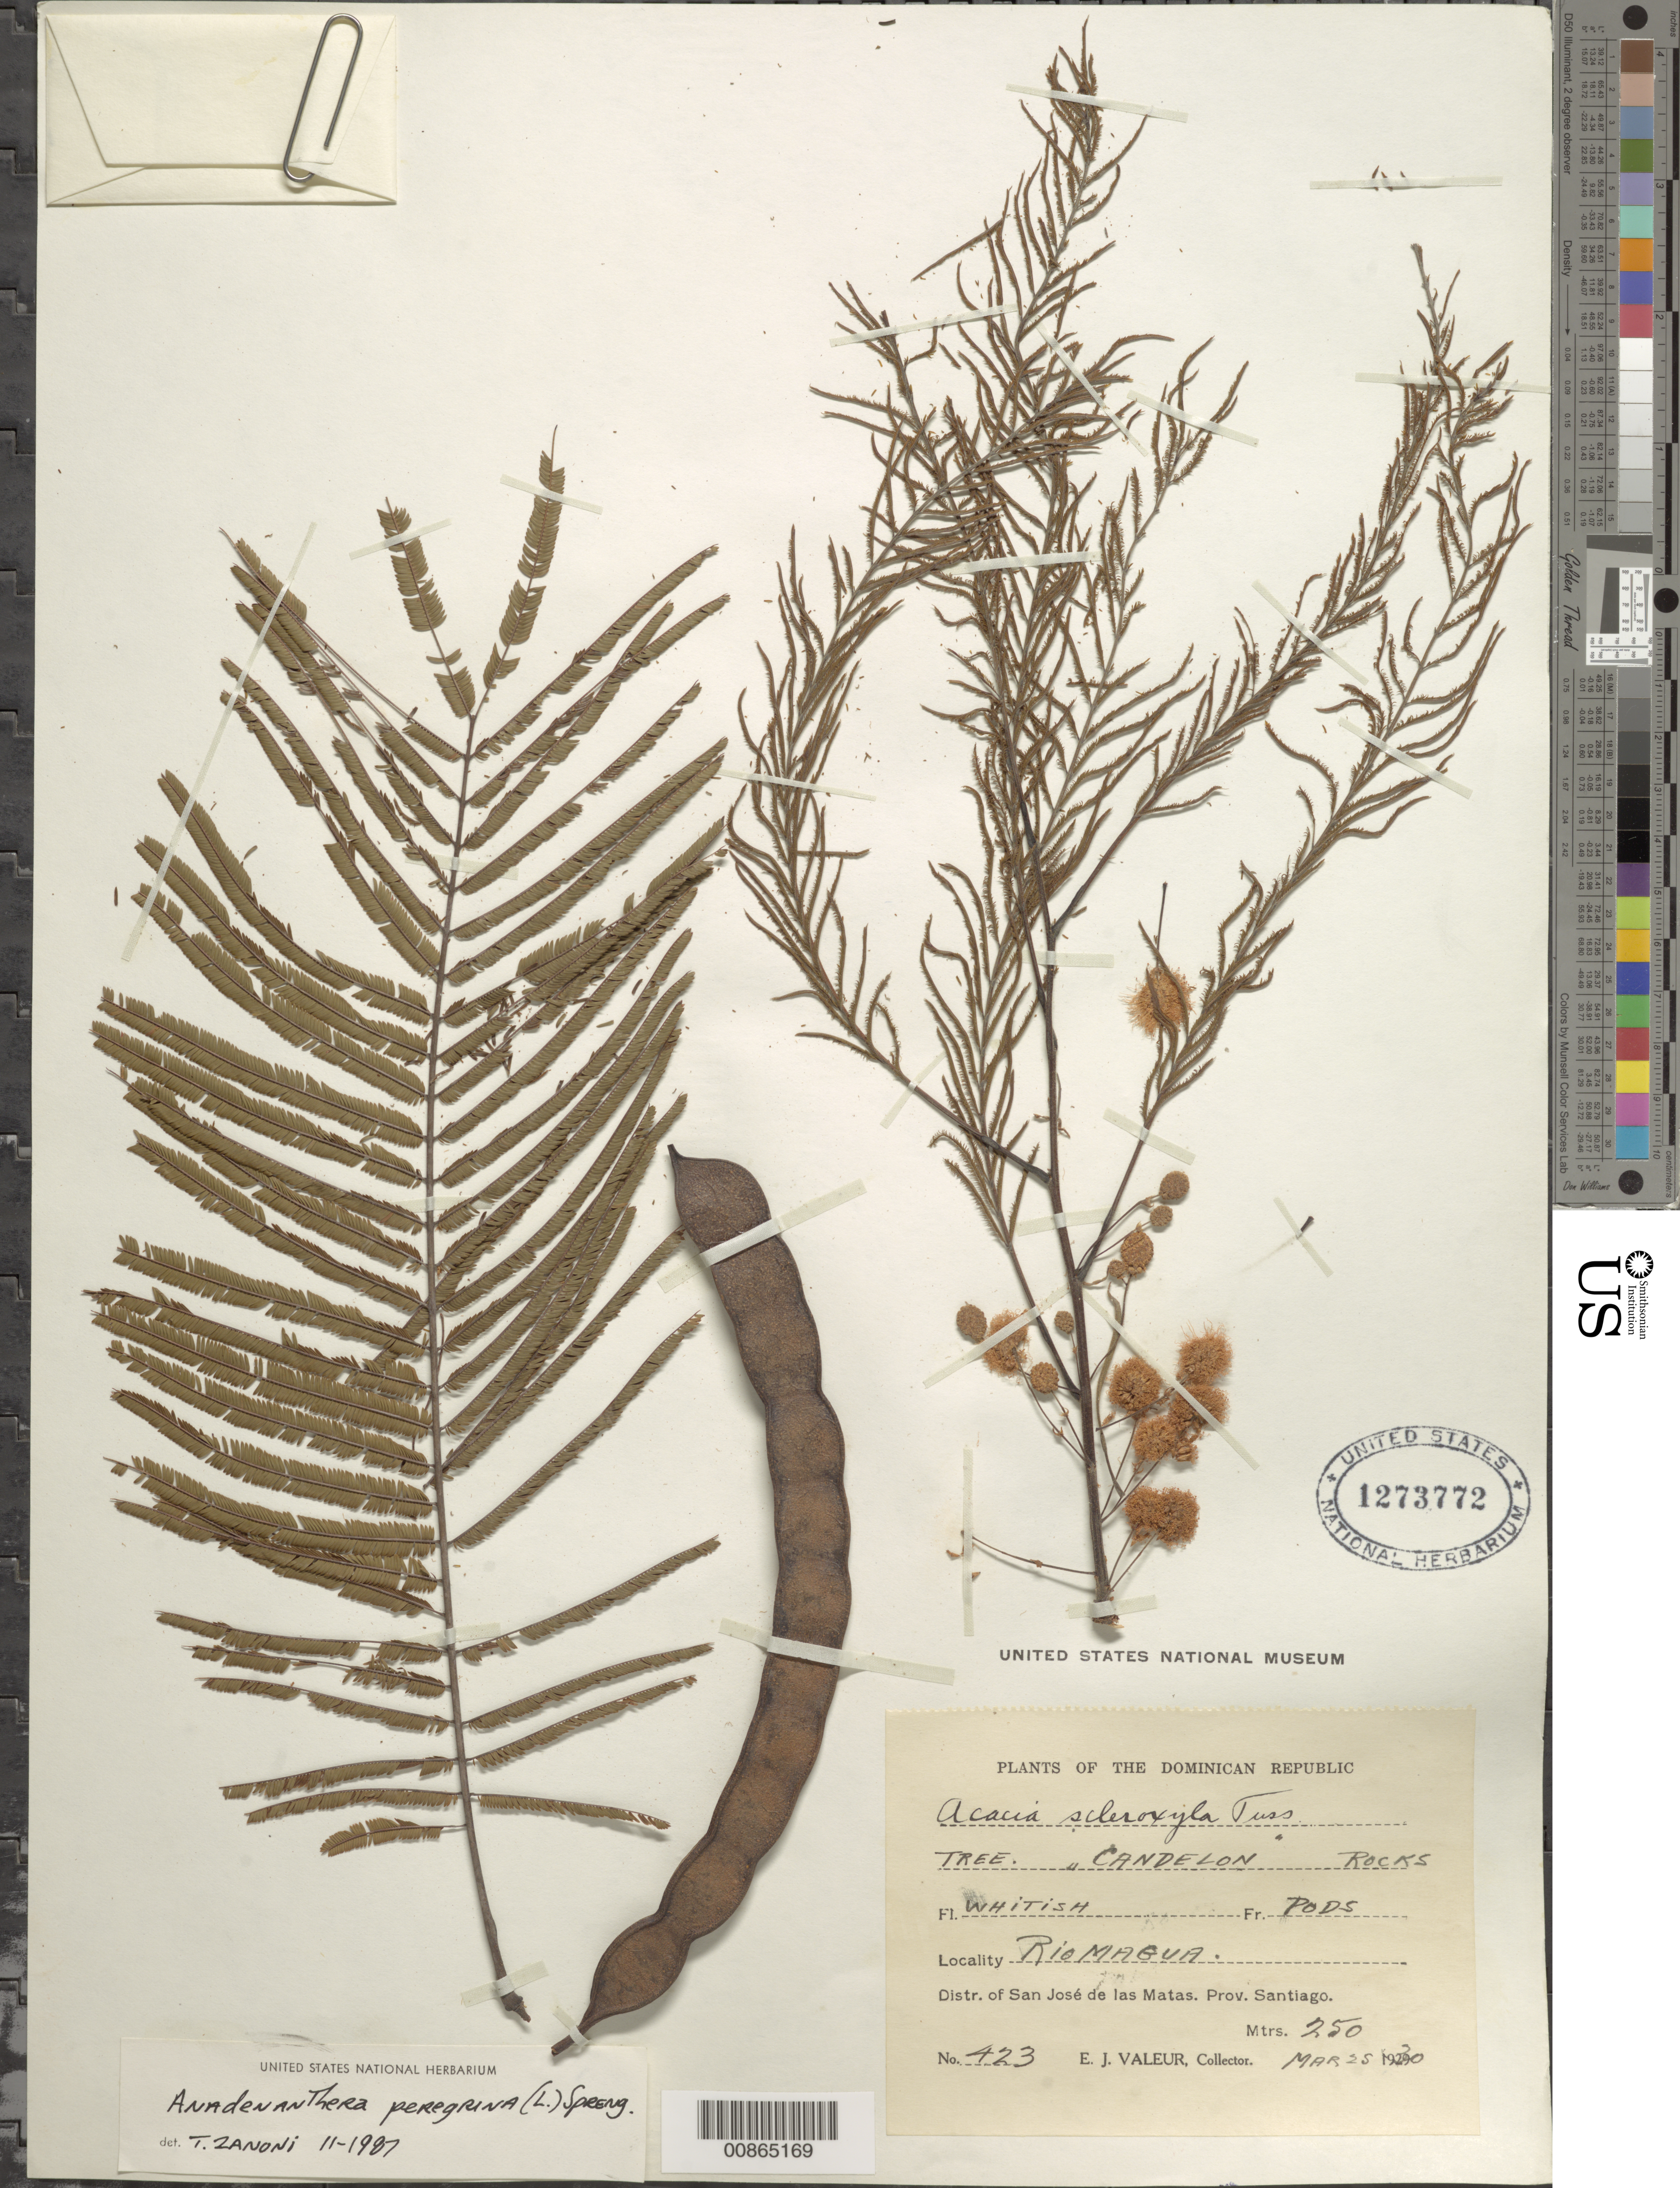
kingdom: Plantae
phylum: Tracheophyta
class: Magnoliopsida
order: Fabales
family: Fabaceae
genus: Anadenanthera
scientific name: Anadenanthera peregrina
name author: (L.) Speg.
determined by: Zanoni, T. A., (NY), New York Botanical Garden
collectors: E. Valeur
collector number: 423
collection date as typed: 25 Mar 1930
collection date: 1930-03-25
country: Dominican Republic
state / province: Santiago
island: Hispaniola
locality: Río Magua, Distr. of San José de las Matas.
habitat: Rocks.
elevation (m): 250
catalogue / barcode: US 1273772